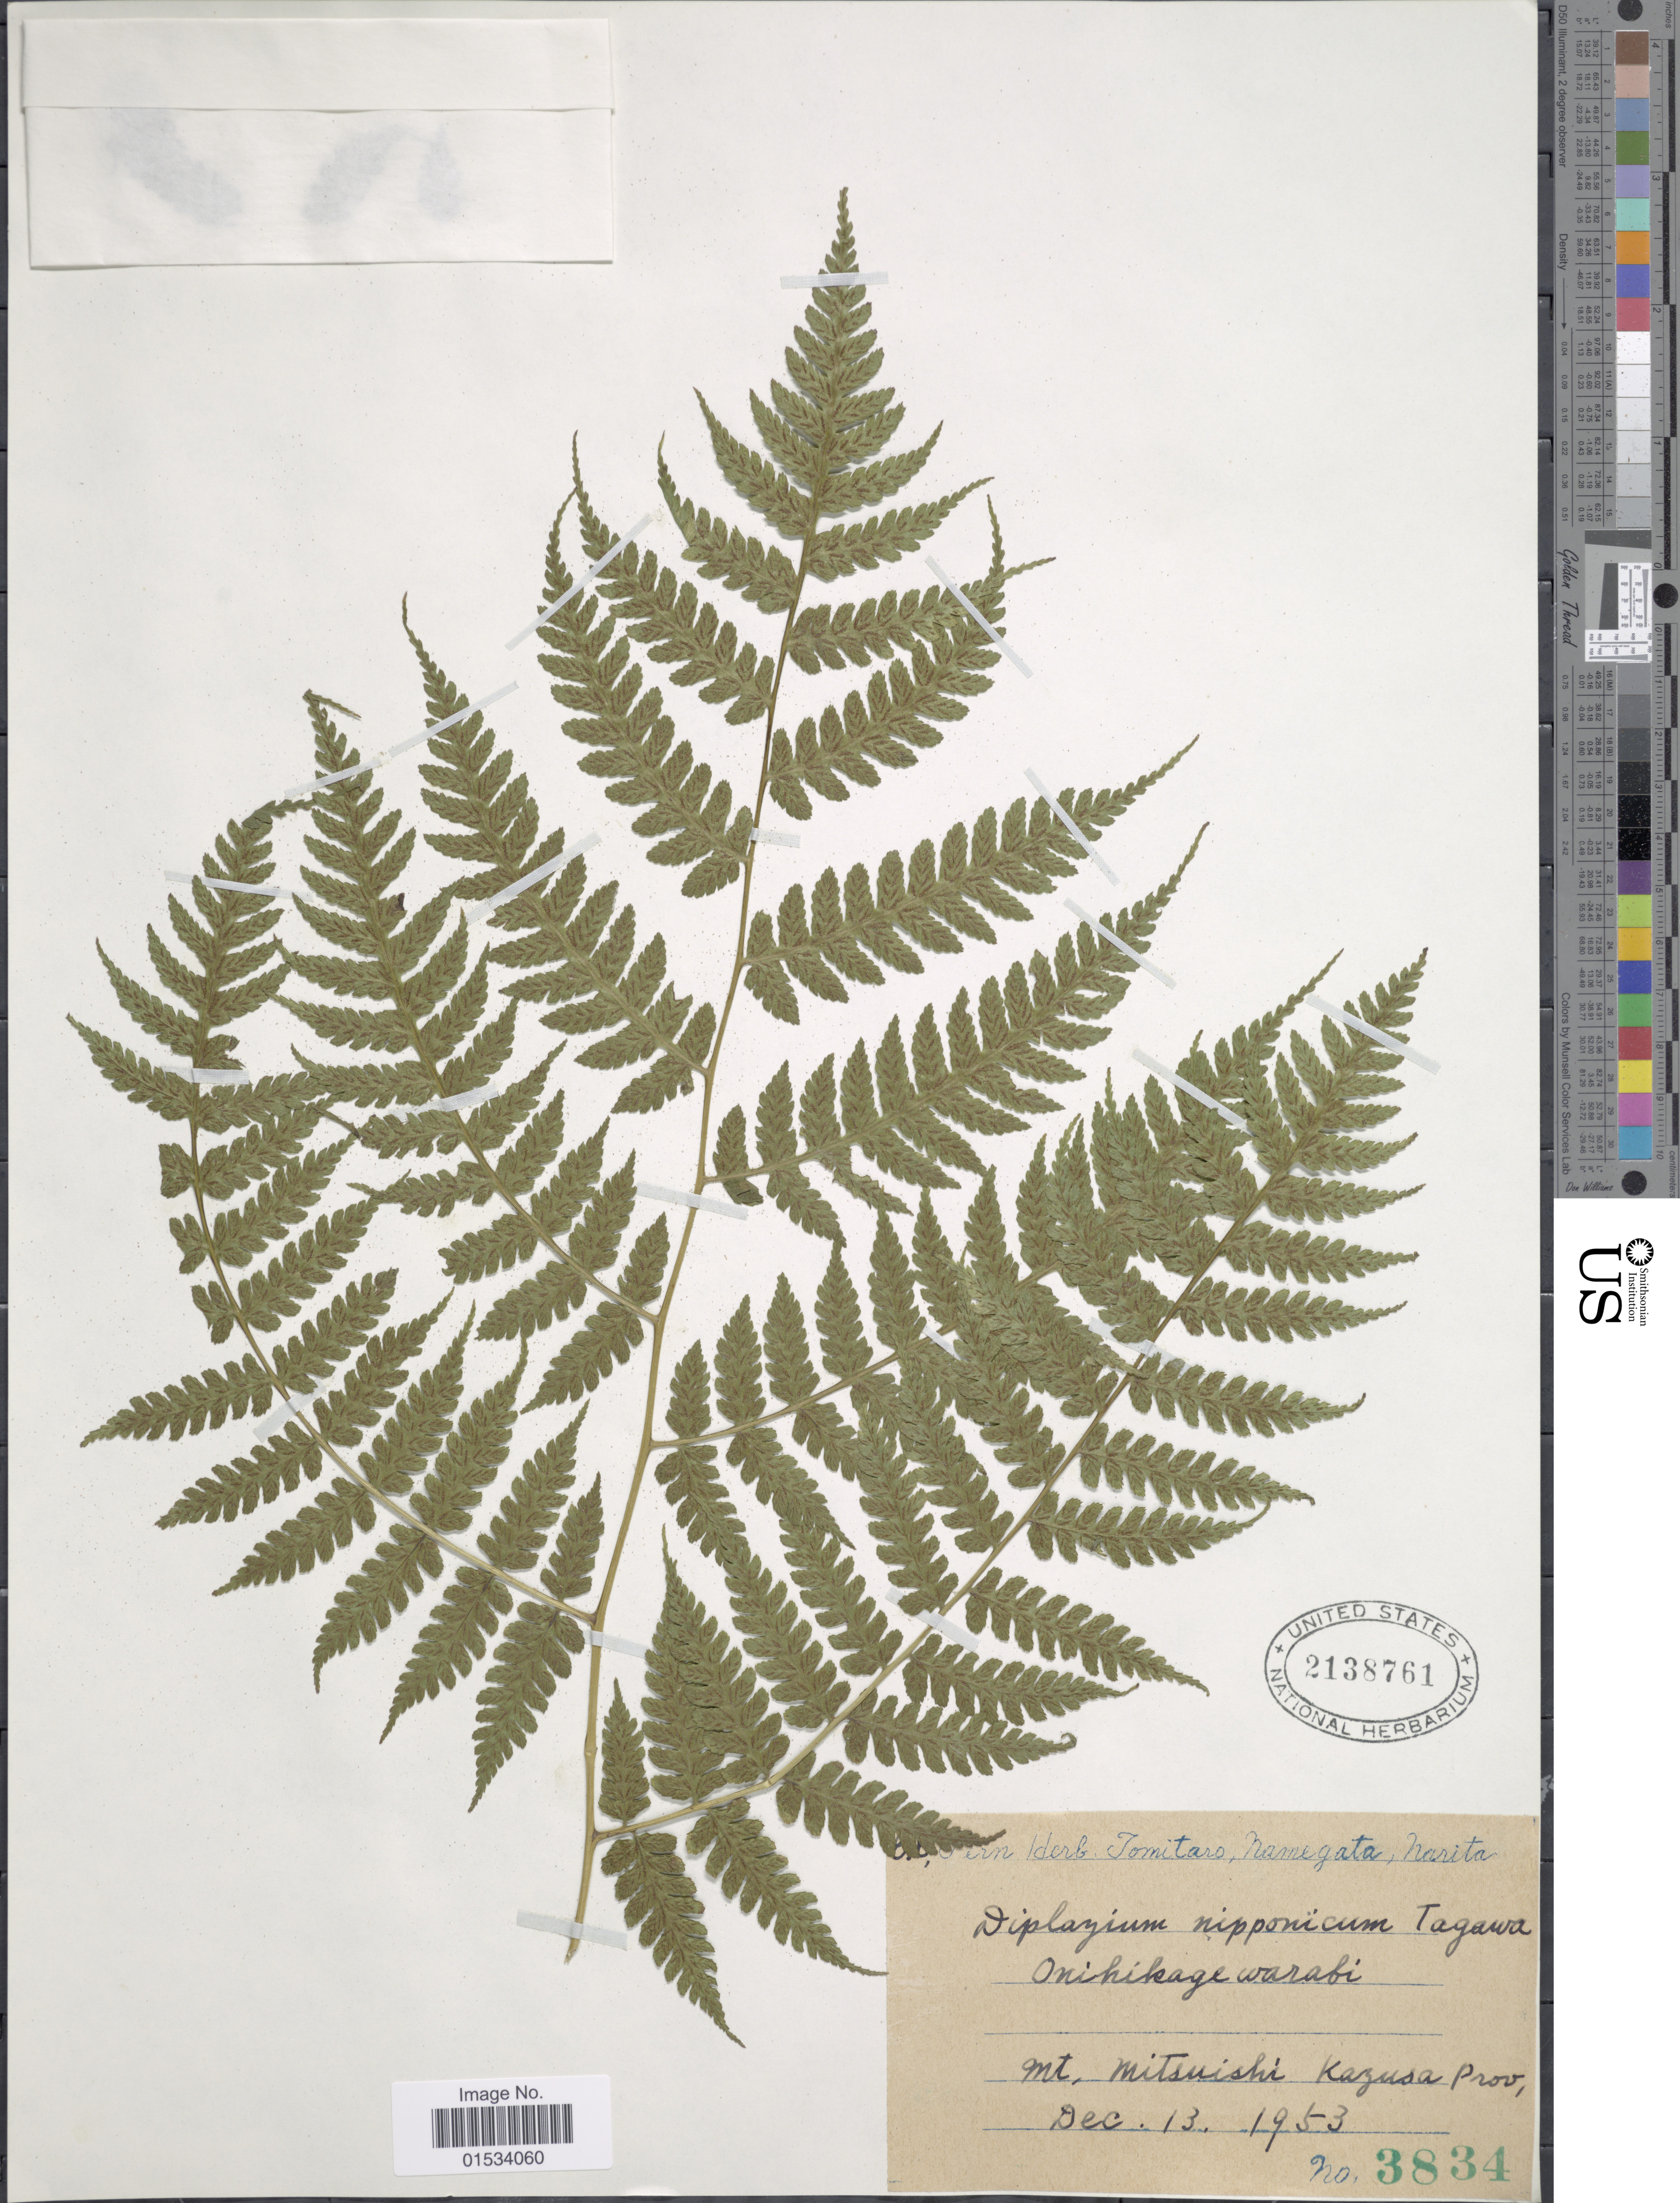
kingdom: Plantae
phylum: Tracheophyta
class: Polypodiopsida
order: Polypodiales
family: Athyriaceae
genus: Diplazium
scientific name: Diplazium nipponicolum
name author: (Ohwi)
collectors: Tomitaro, Namegata & Narita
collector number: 3834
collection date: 1953-12-13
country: Japan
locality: Mt. Mitsuishi, Kazusa Prov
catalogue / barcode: US 2138761